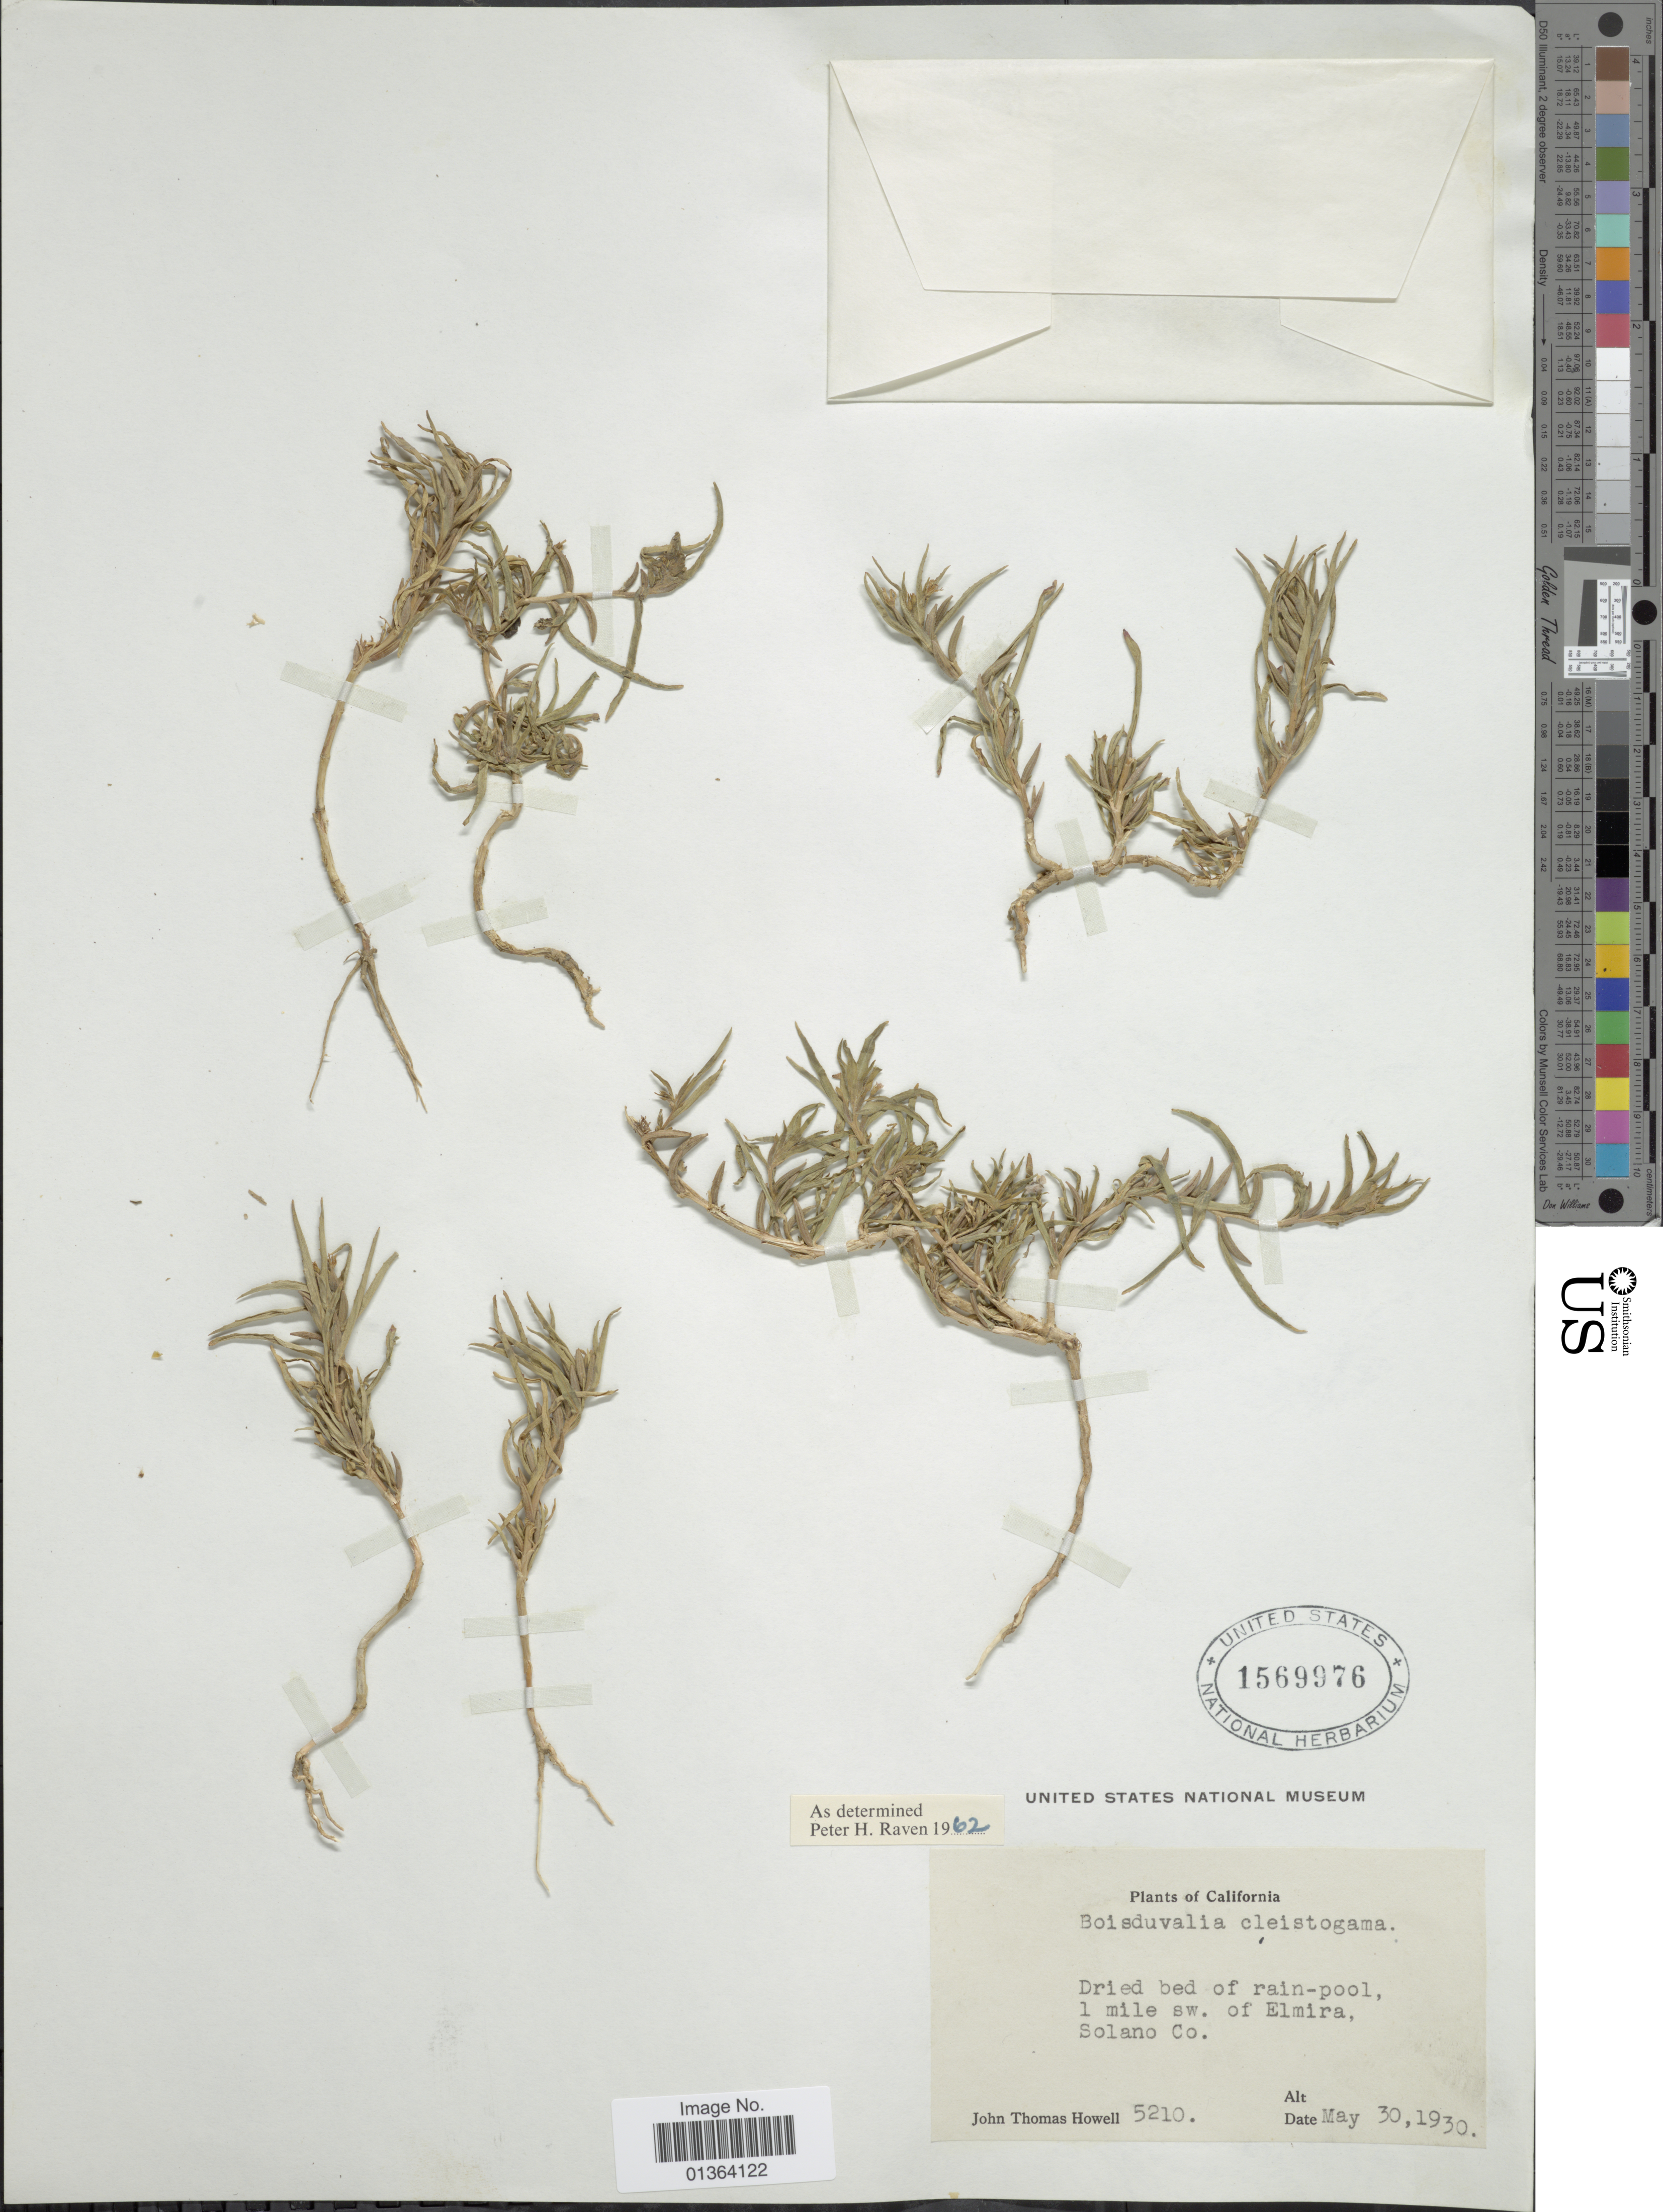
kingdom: Plantae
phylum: Tracheophyta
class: Magnoliopsida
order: Myrtales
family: Onagraceae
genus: Epilobium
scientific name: Epilobium cleistogamum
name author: (Curran) Hoch & P.H. Raven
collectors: J. T. Howell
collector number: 5210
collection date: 1930-05-30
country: United States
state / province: California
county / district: Solano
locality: Dried bed of rain-pool, 1 mile sw. of Elmira, Solano Co.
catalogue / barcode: US 1569976